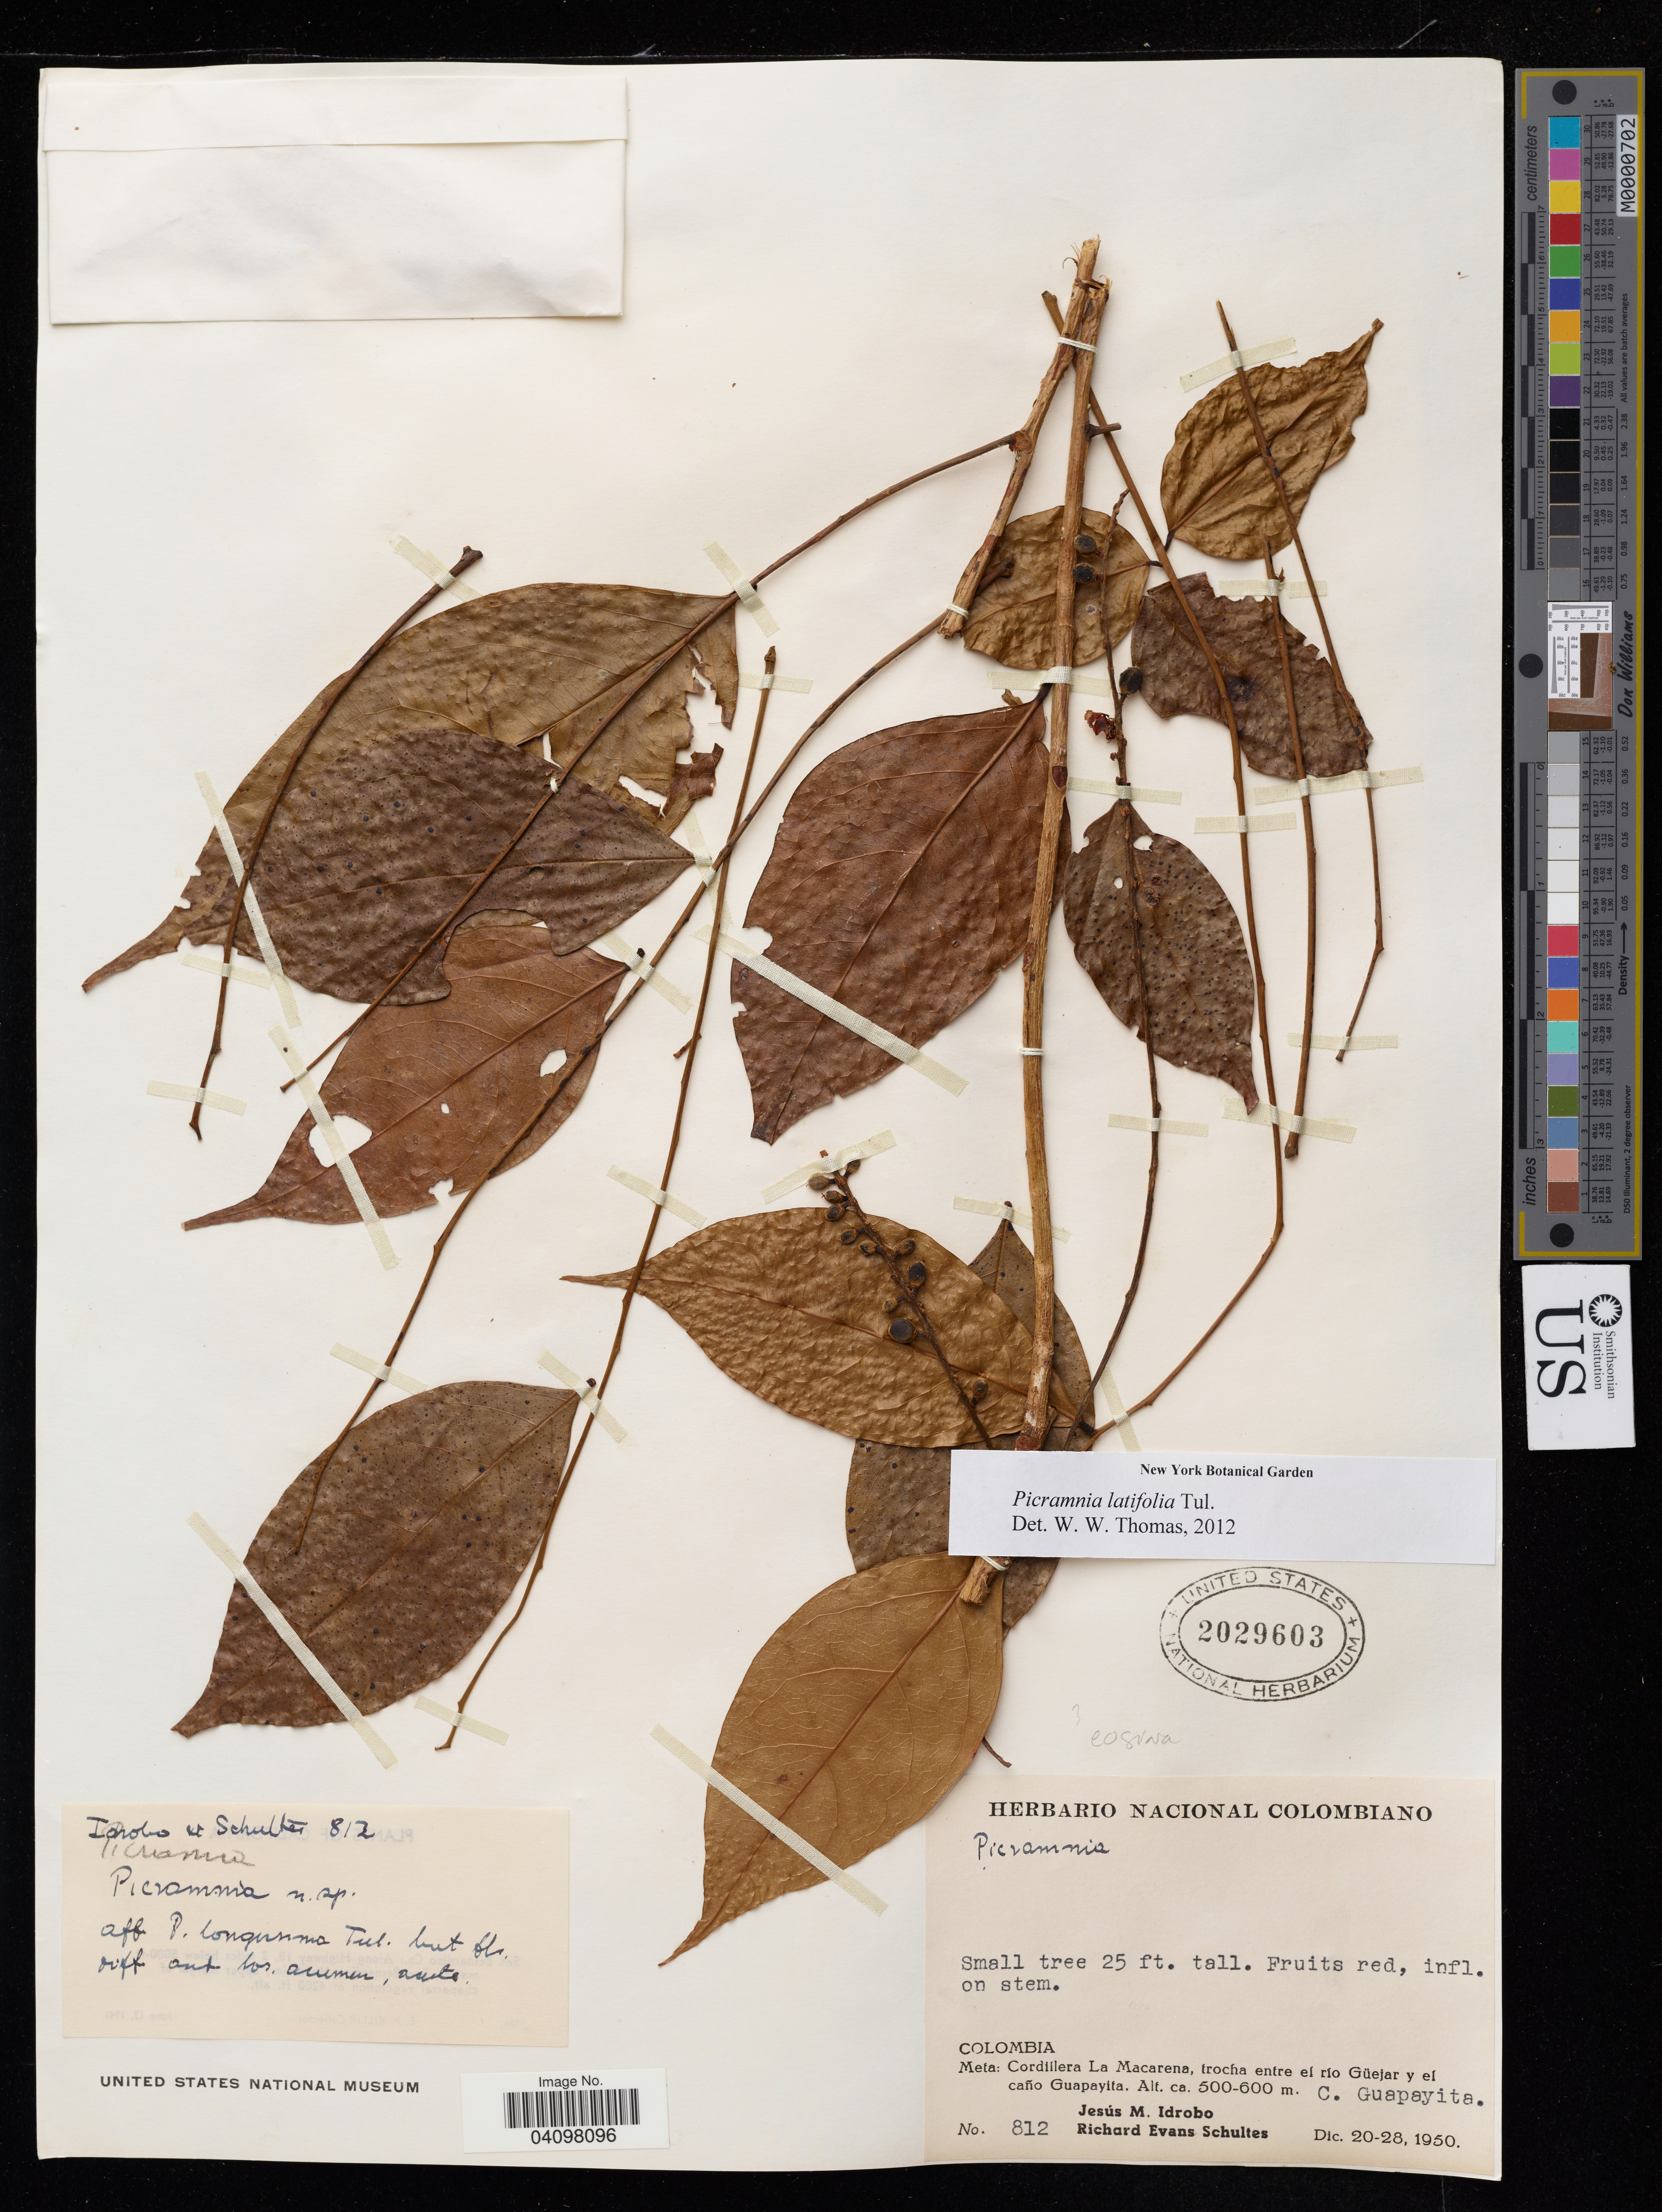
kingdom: Plantae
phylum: Tracheophyta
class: Magnoliopsida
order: Picramniales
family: Picramniaceae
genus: Picramnia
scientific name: Picramnia latifolia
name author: Tul.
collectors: J. M. Idrobo & R. E. Schultes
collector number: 812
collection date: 1950-12-20/1950-12-28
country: Colombia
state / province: Meta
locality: Cordiilera La Macarena, trocha entre el río Güejar y el caño Guapayita.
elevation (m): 500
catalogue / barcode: US 2029603